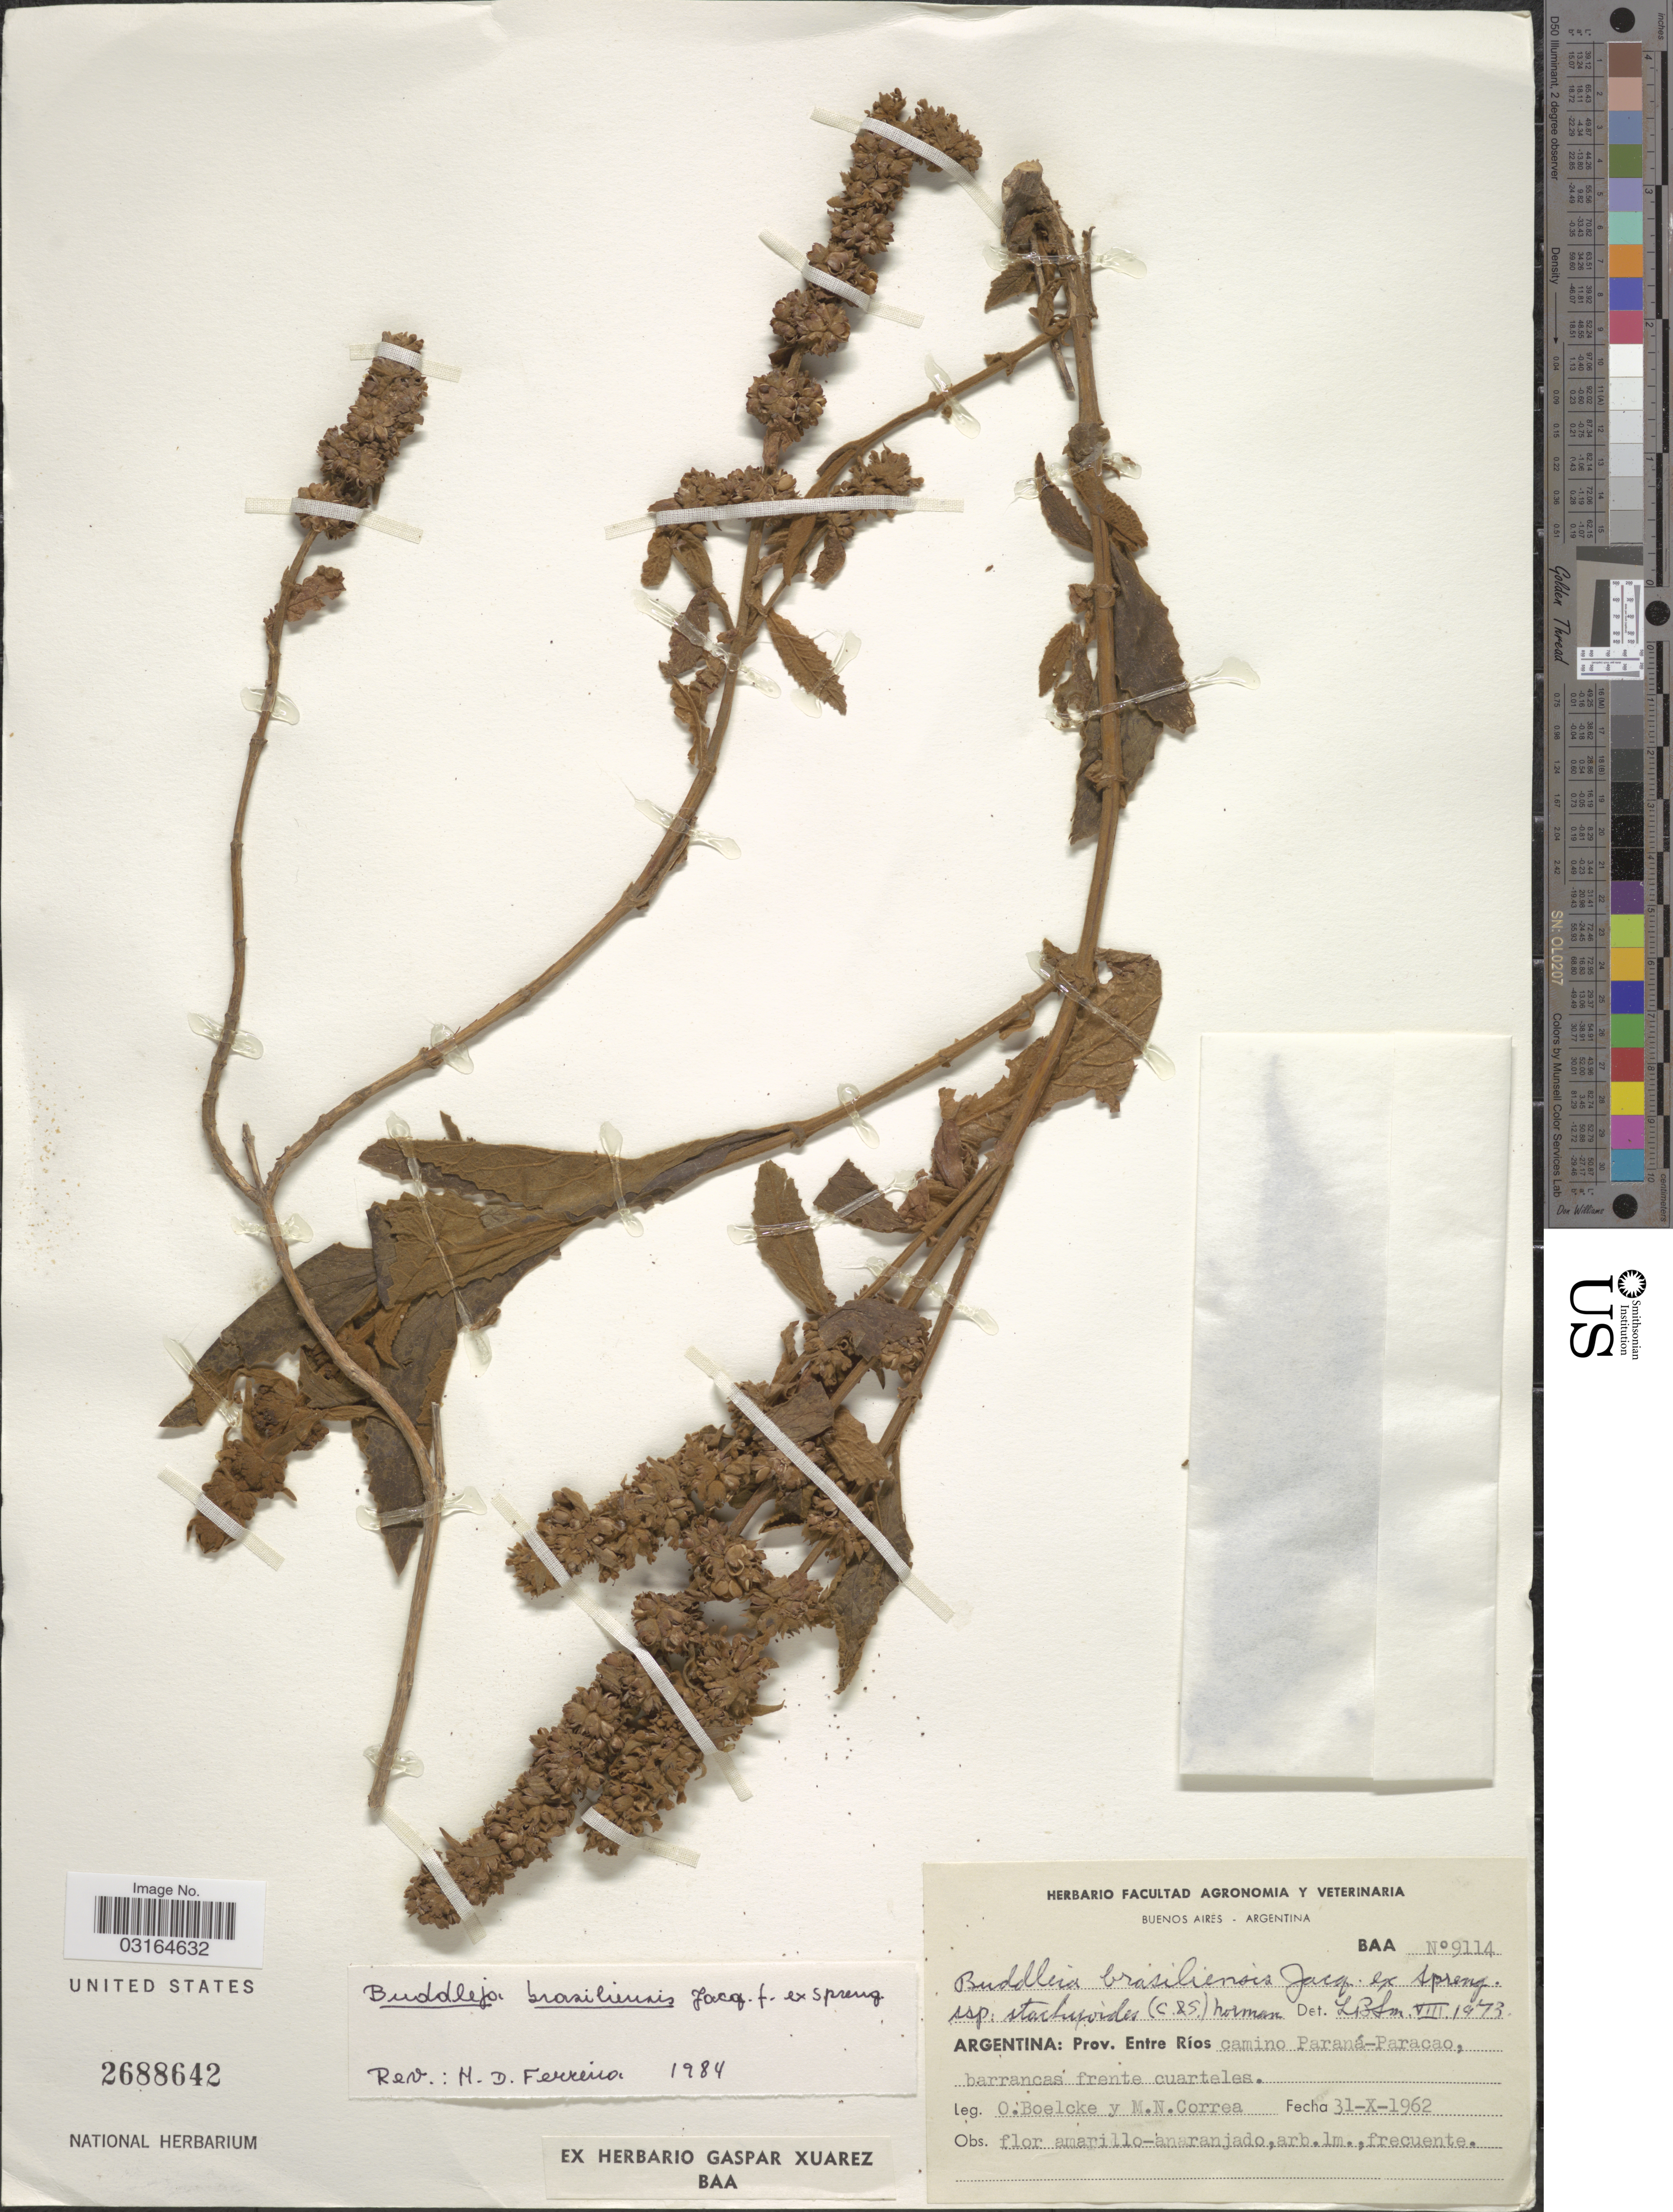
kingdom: Plantae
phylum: Tracheophyta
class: Magnoliopsida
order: Lamiales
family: Scrophulariaceae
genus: Buddleja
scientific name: Buddleja stachyoides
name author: Cham. & Schltdl.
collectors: O. Boelcke & M. N. Correa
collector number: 9114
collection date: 1962-10-31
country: Argentina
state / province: Entre Rios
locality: Camino Paraná-Paracao, barrancas frente cuarteles.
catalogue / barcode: US 2688642